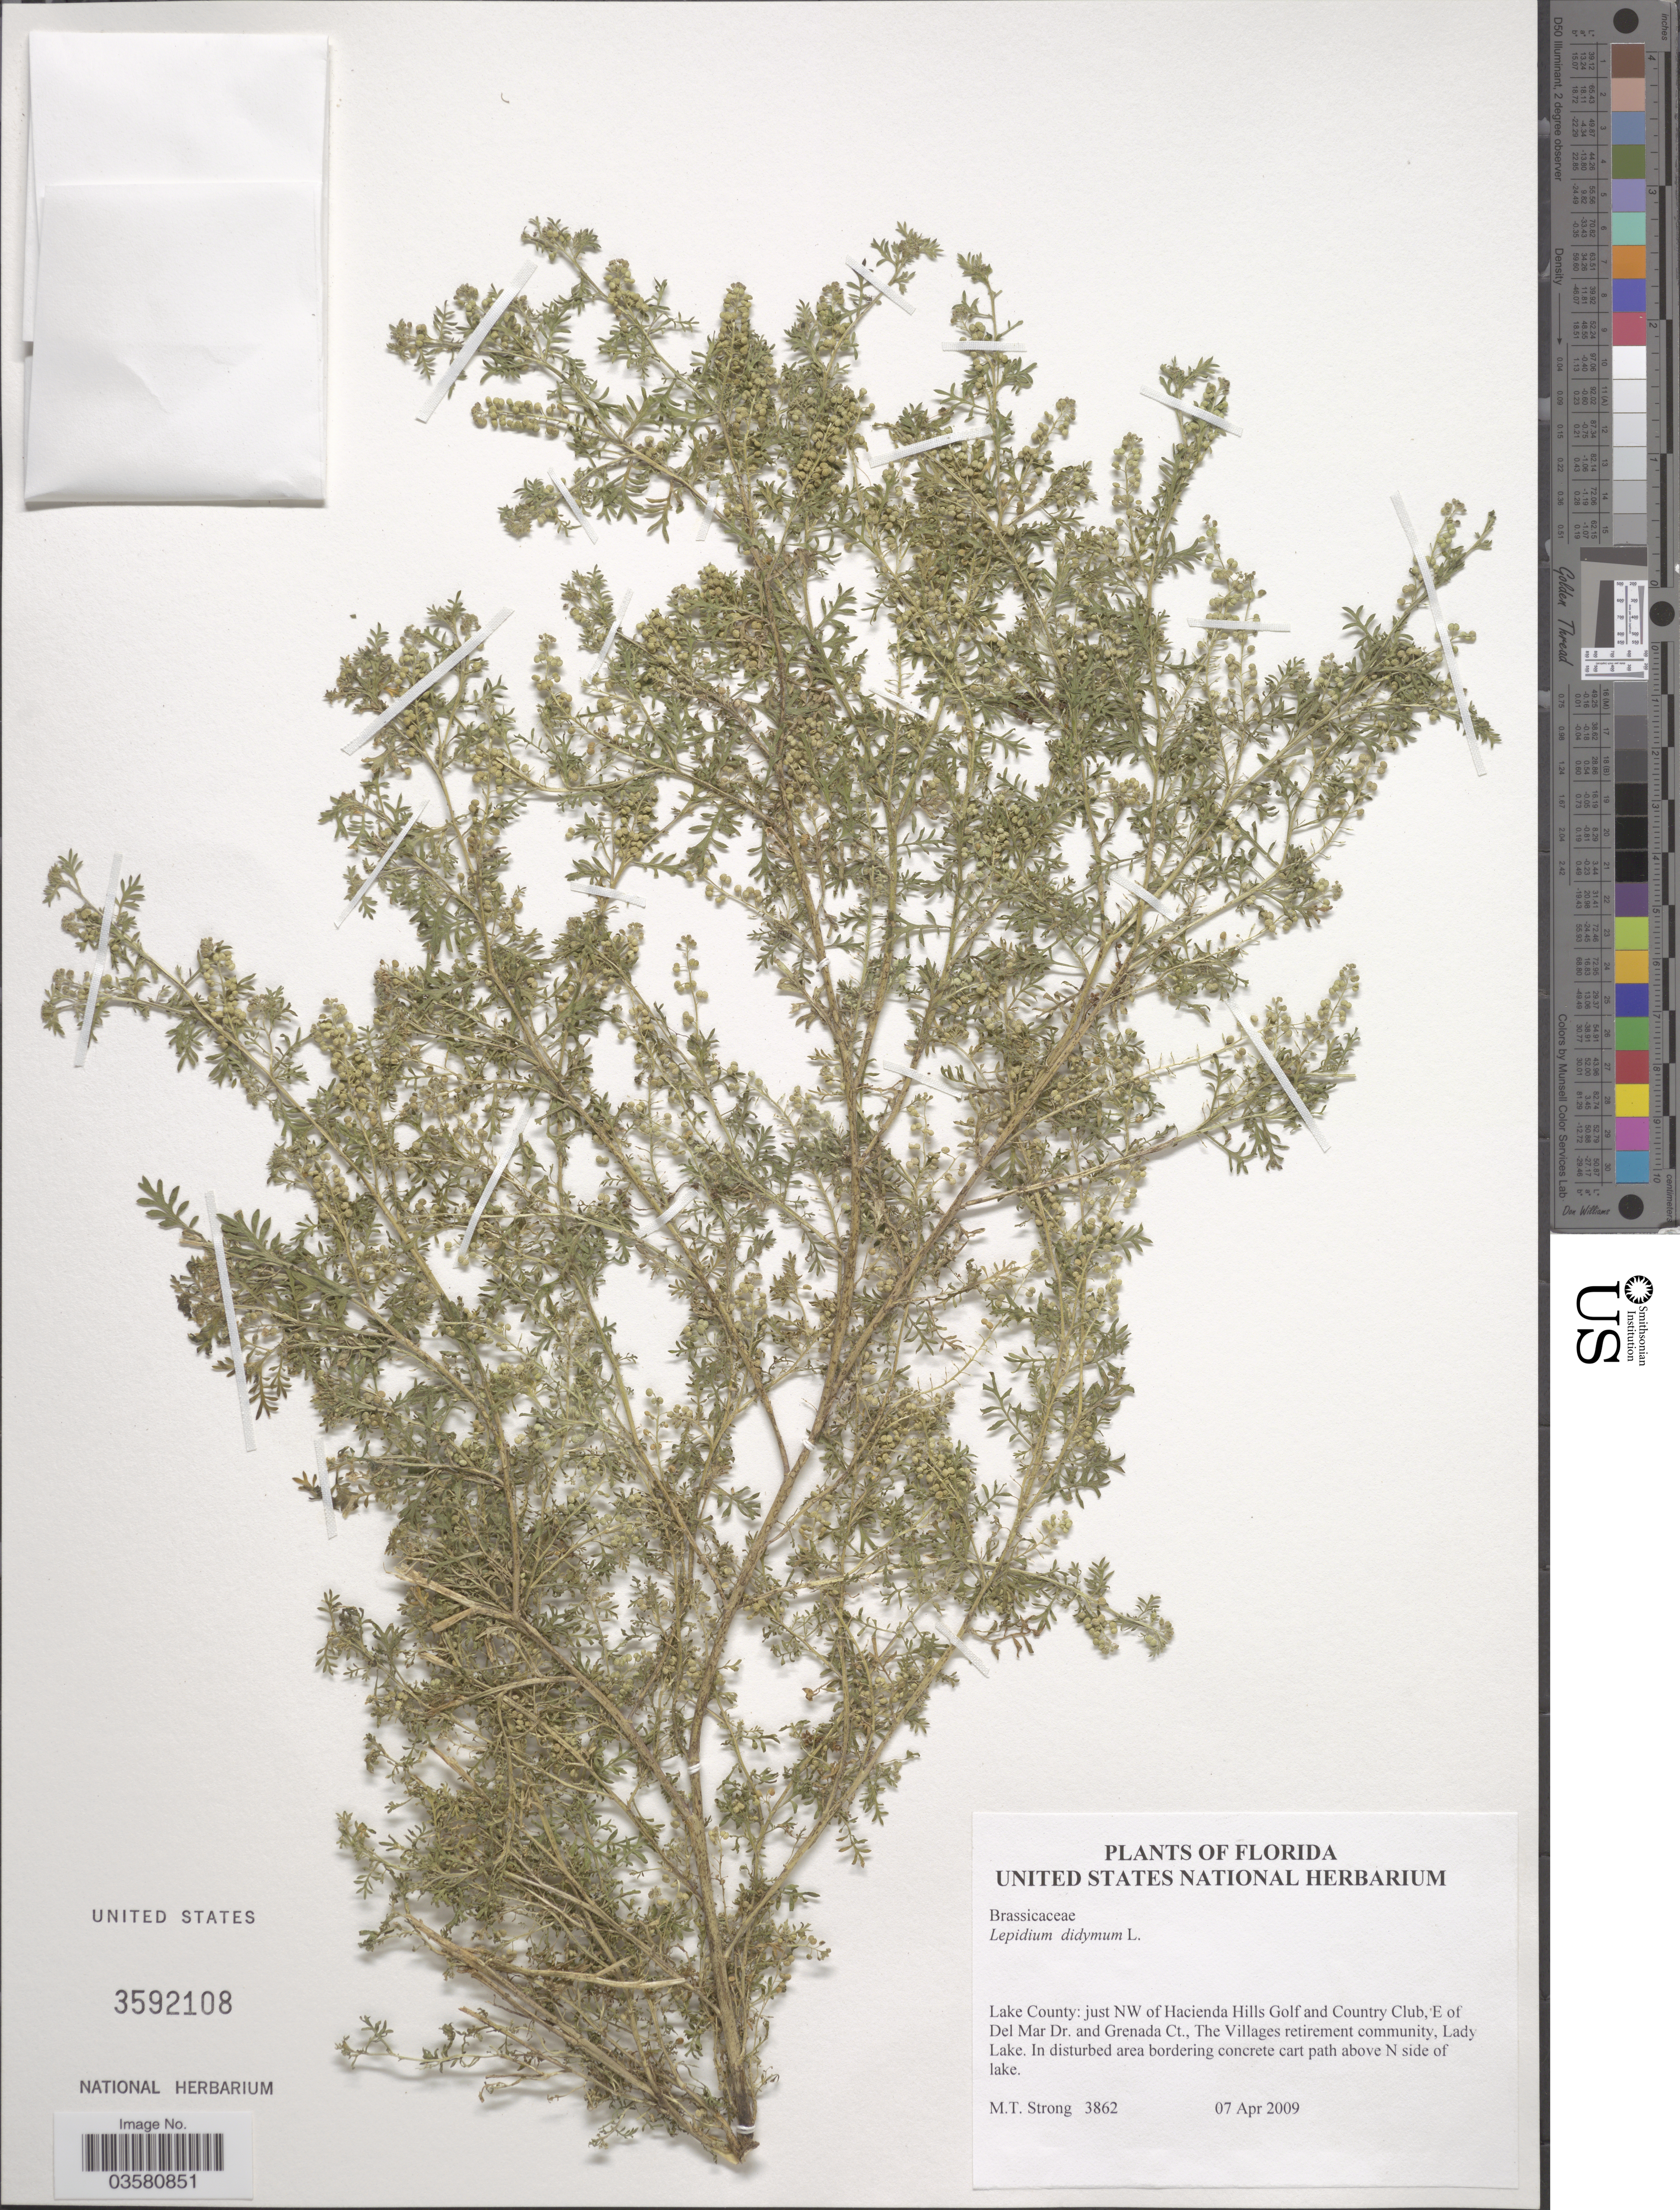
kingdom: Plantae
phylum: Tracheophyta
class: Magnoliopsida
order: Brassicales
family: Brassicaceae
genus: Lepidium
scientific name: Lepidium didymum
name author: L.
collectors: M. T. Strong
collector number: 3862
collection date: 2009-04-07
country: United States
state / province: Florida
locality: Lake County: just NW of Hacienda Hills Golf and Country Club, E of Del Mar Dr. and Grenada Ct., The Villages retirement community, Lady Lake. Above N side of lake.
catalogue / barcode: US 3592108